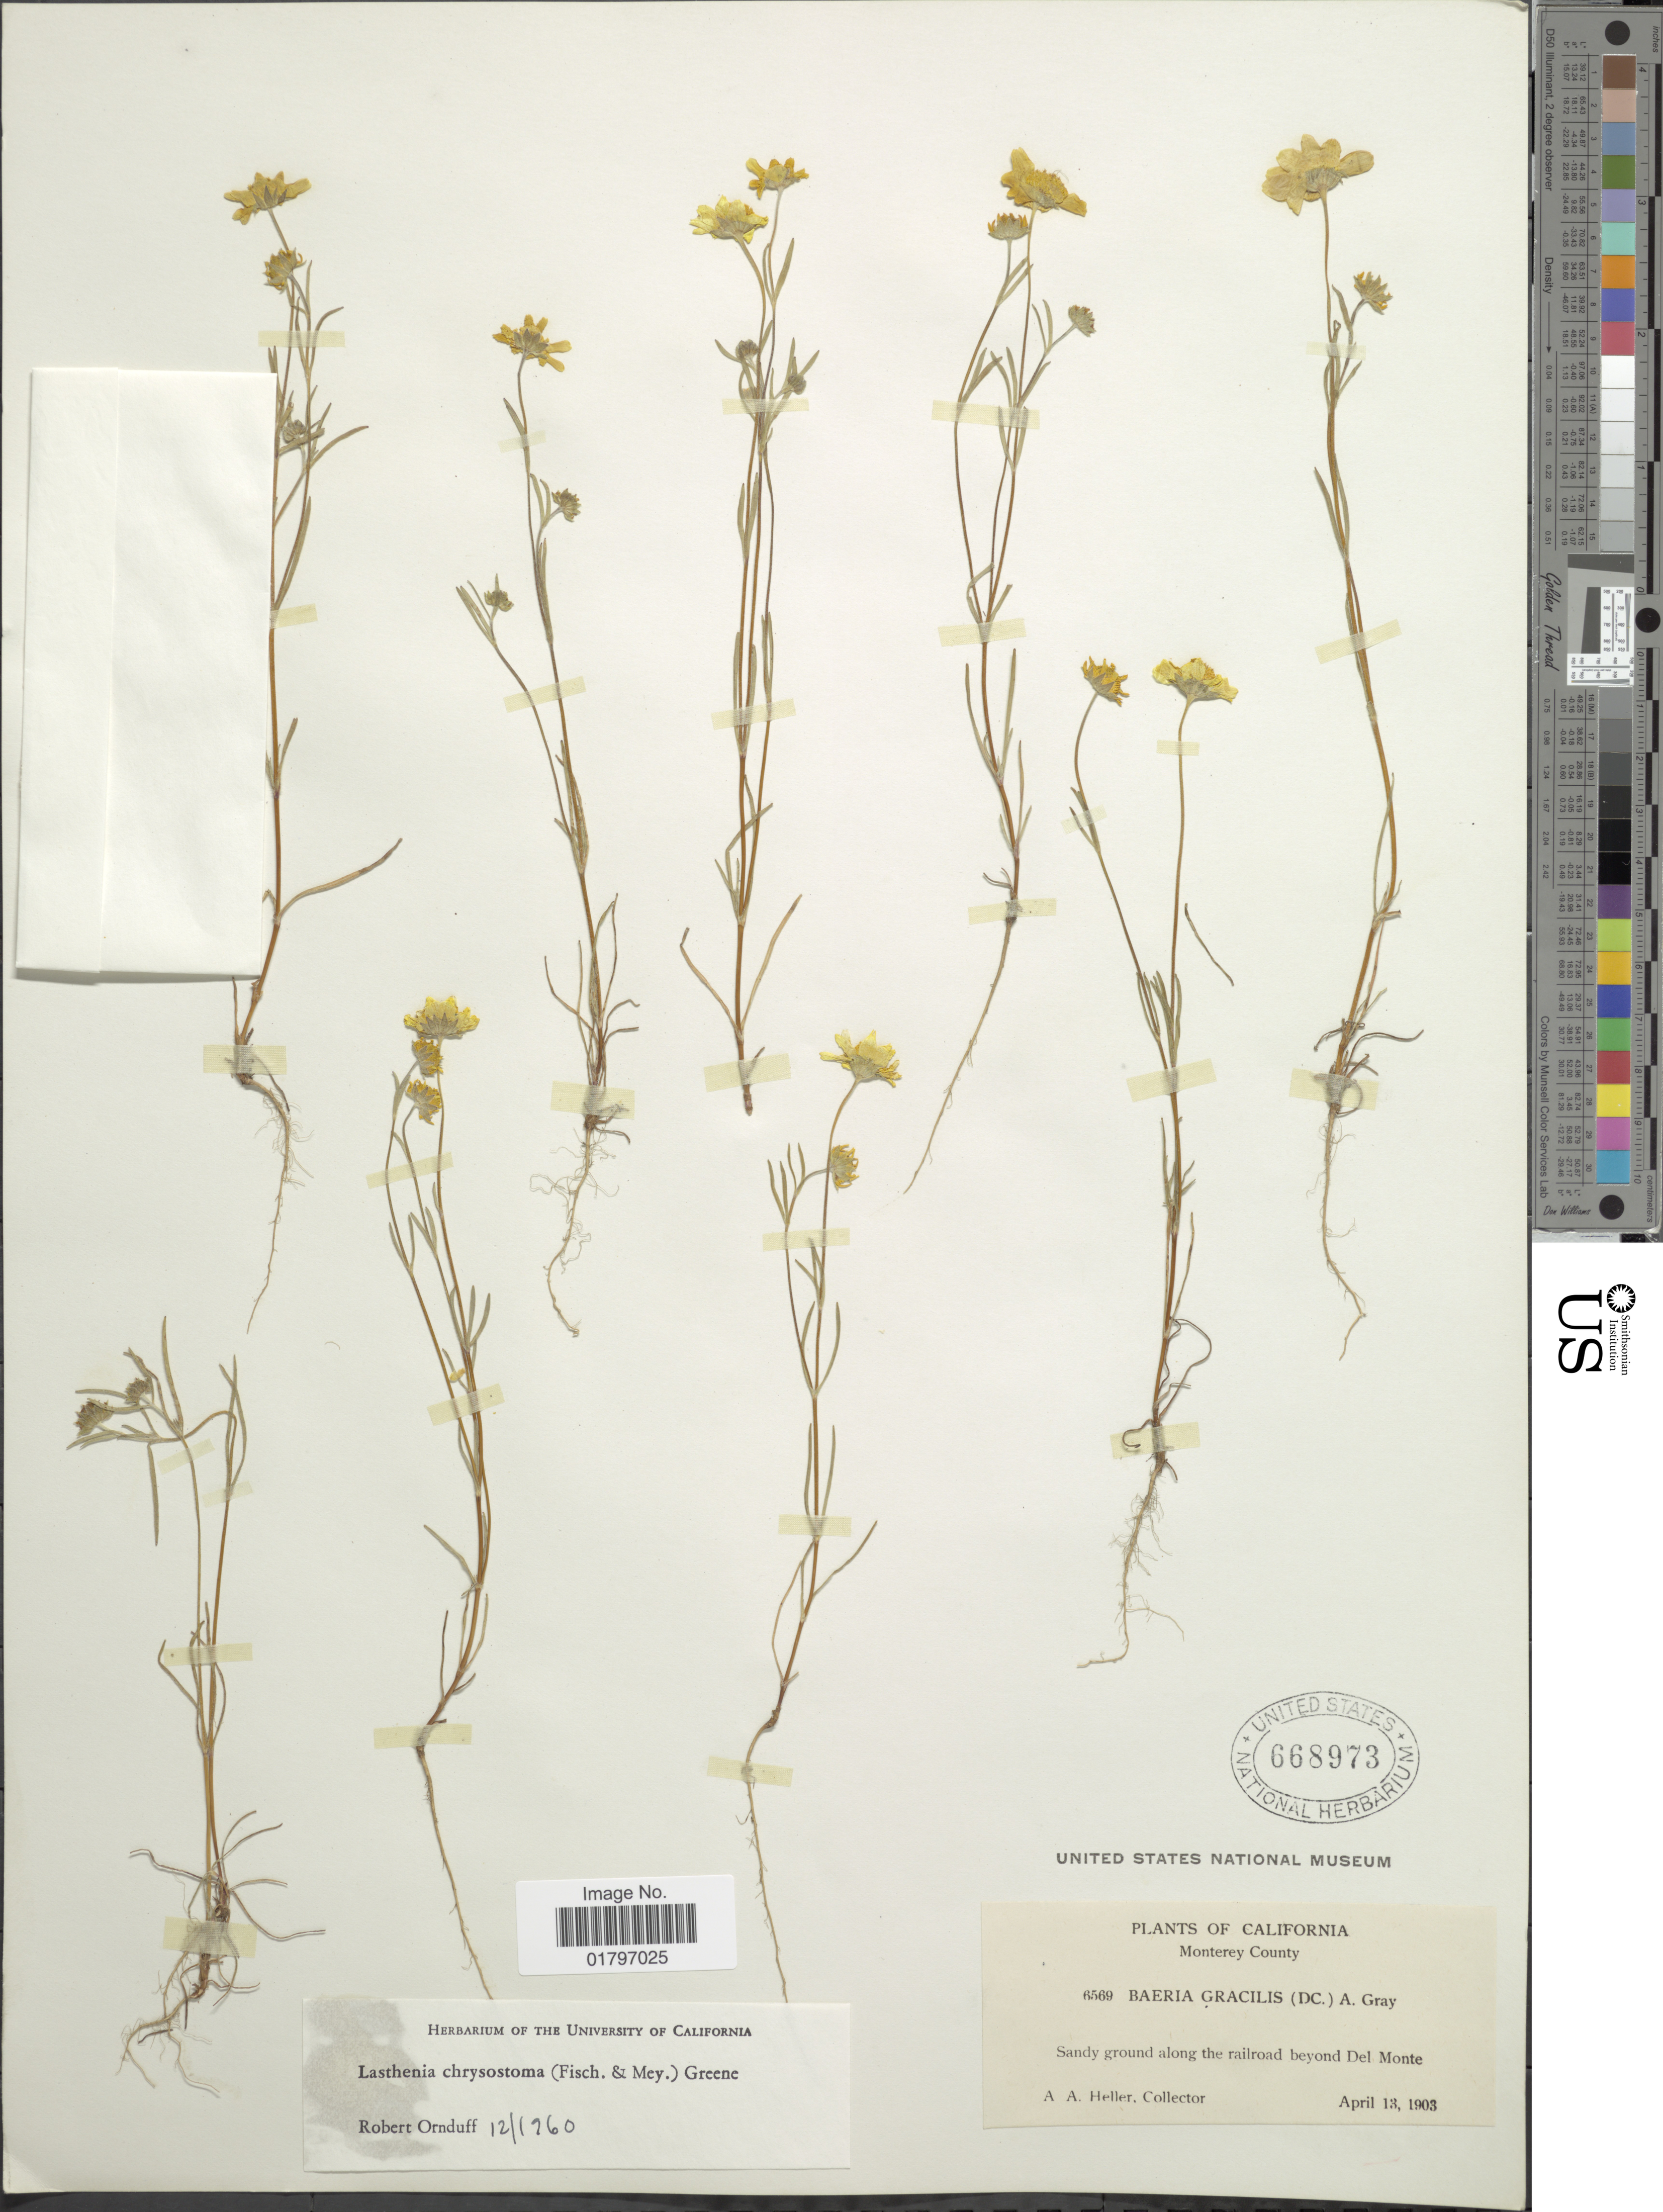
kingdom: Plantae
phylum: Tracheophyta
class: Magnoliopsida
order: Asterales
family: Asteraceae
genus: Lasthenia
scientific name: Lasthenia chrysostoma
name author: (Fisch. & C.A. Mey.) Greene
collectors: A. A. Heller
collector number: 6569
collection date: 1903-04-13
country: United States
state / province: California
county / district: Monterey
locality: Monterey County. Sandy ground along the railroad beyond Del Monte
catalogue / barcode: US 668973